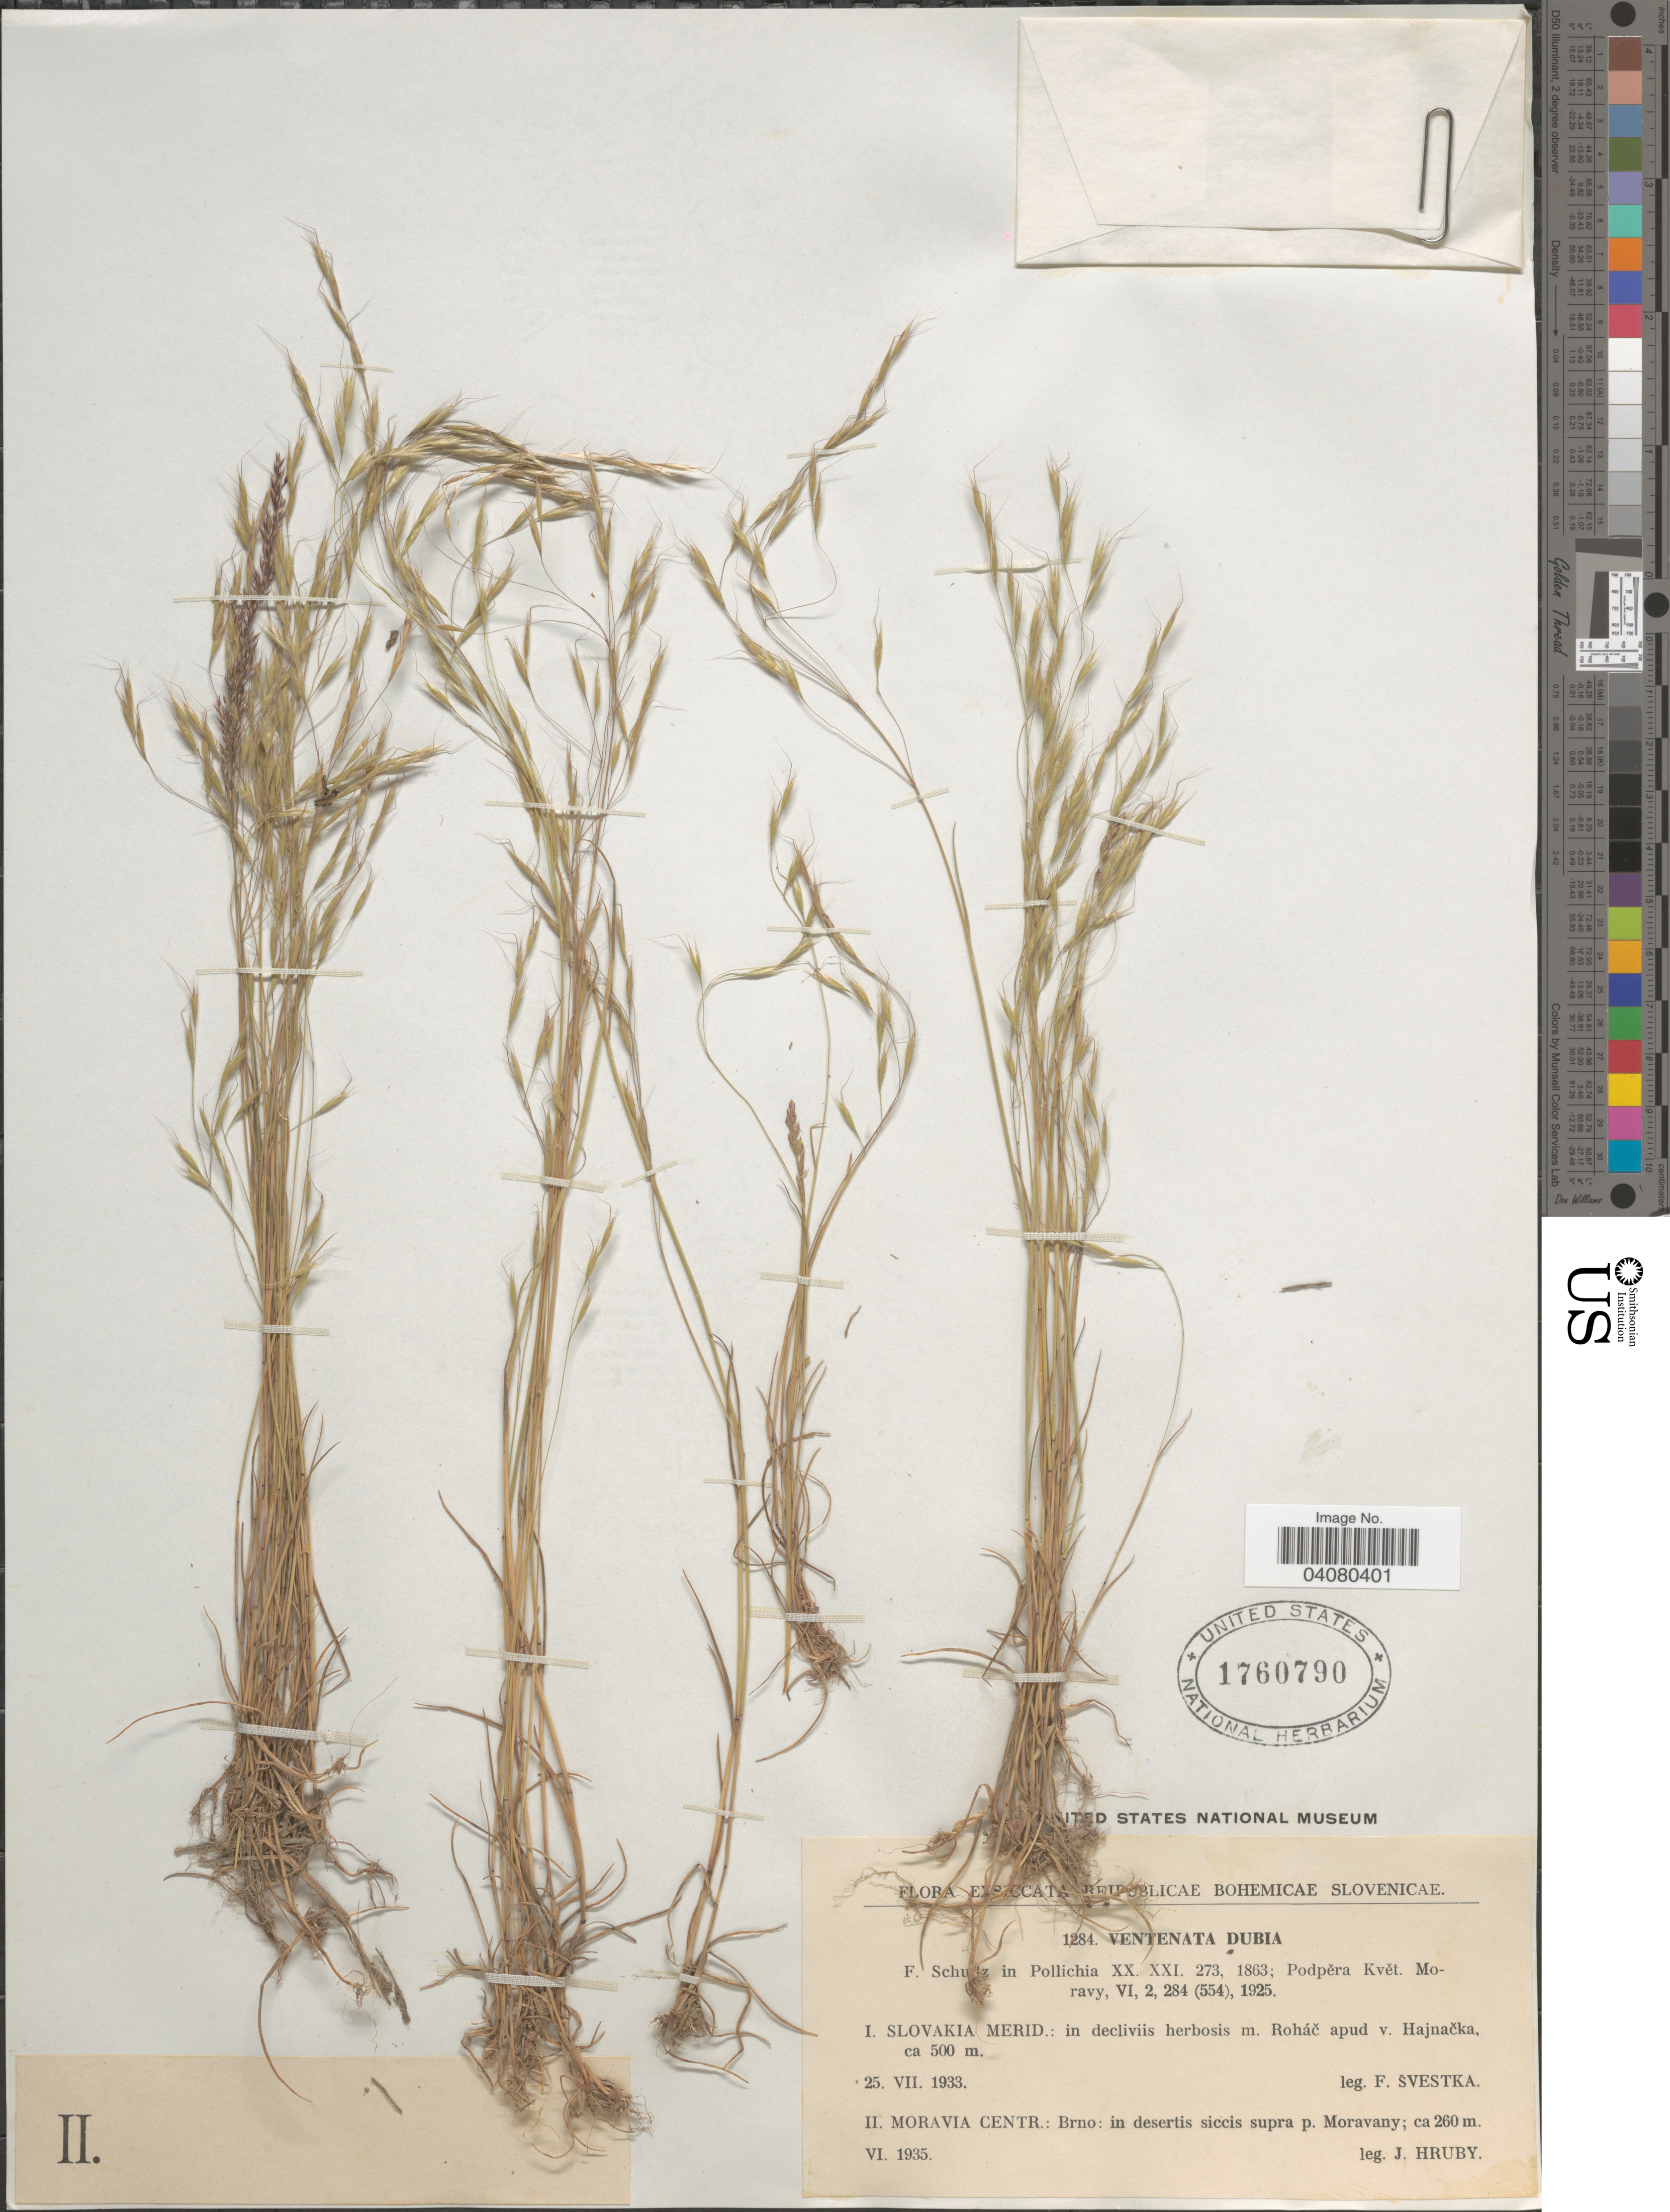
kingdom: Plantae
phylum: Tracheophyta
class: Liliopsida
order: Poales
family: Poaceae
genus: Ventenata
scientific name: Ventenata dubia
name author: (Leers) Coss.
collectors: J. Hruby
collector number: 1284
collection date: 1935-06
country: Czechia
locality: [illegible text]licae Bohemicae Slovenicae. Moravia Centr.: Brno: in desertis siccis supra p. Moravany.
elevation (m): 260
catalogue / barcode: US 1760790